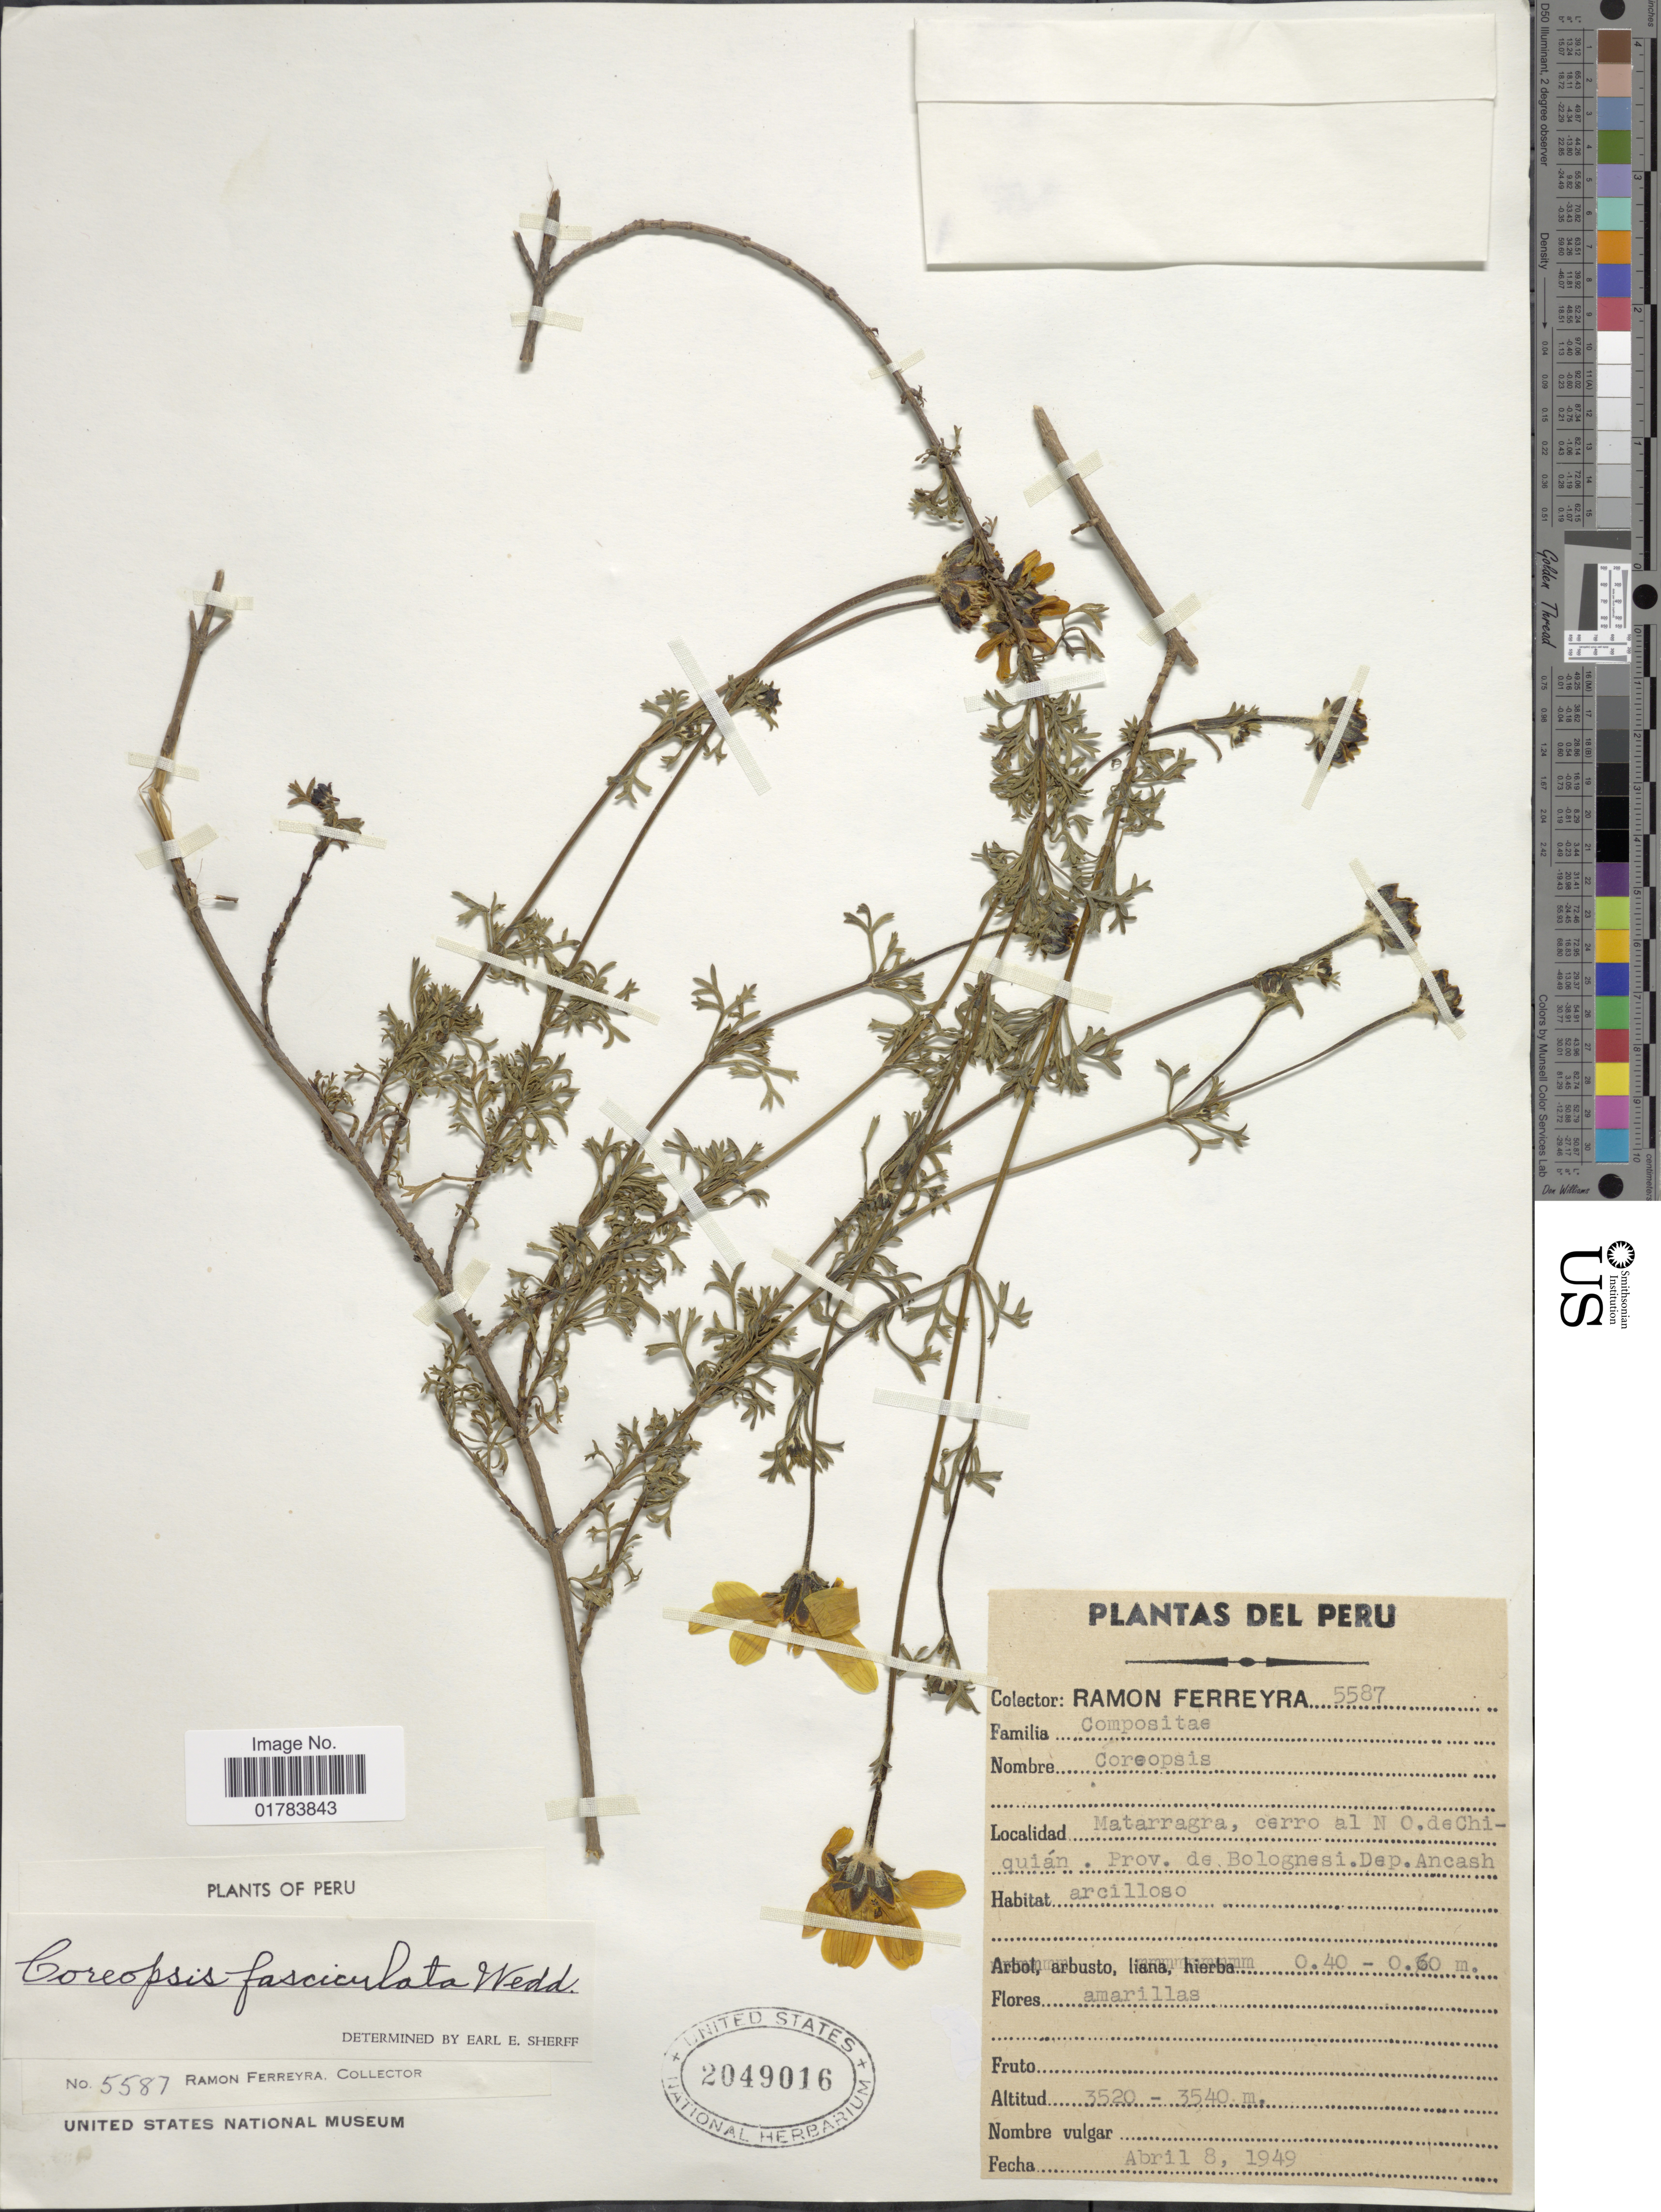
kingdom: Plantae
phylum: Tracheophyta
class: Magnoliopsida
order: Asterales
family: Asteraceae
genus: Coreopsis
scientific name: Coreopsis fasciculata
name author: Wedd.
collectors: R. A. Ferreyra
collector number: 5587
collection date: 1949-04-08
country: Peru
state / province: Ancash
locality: Matarragra, cerro al N O. de Chiquian. Prov. de Bolognesi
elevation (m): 3520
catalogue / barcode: US 2049016